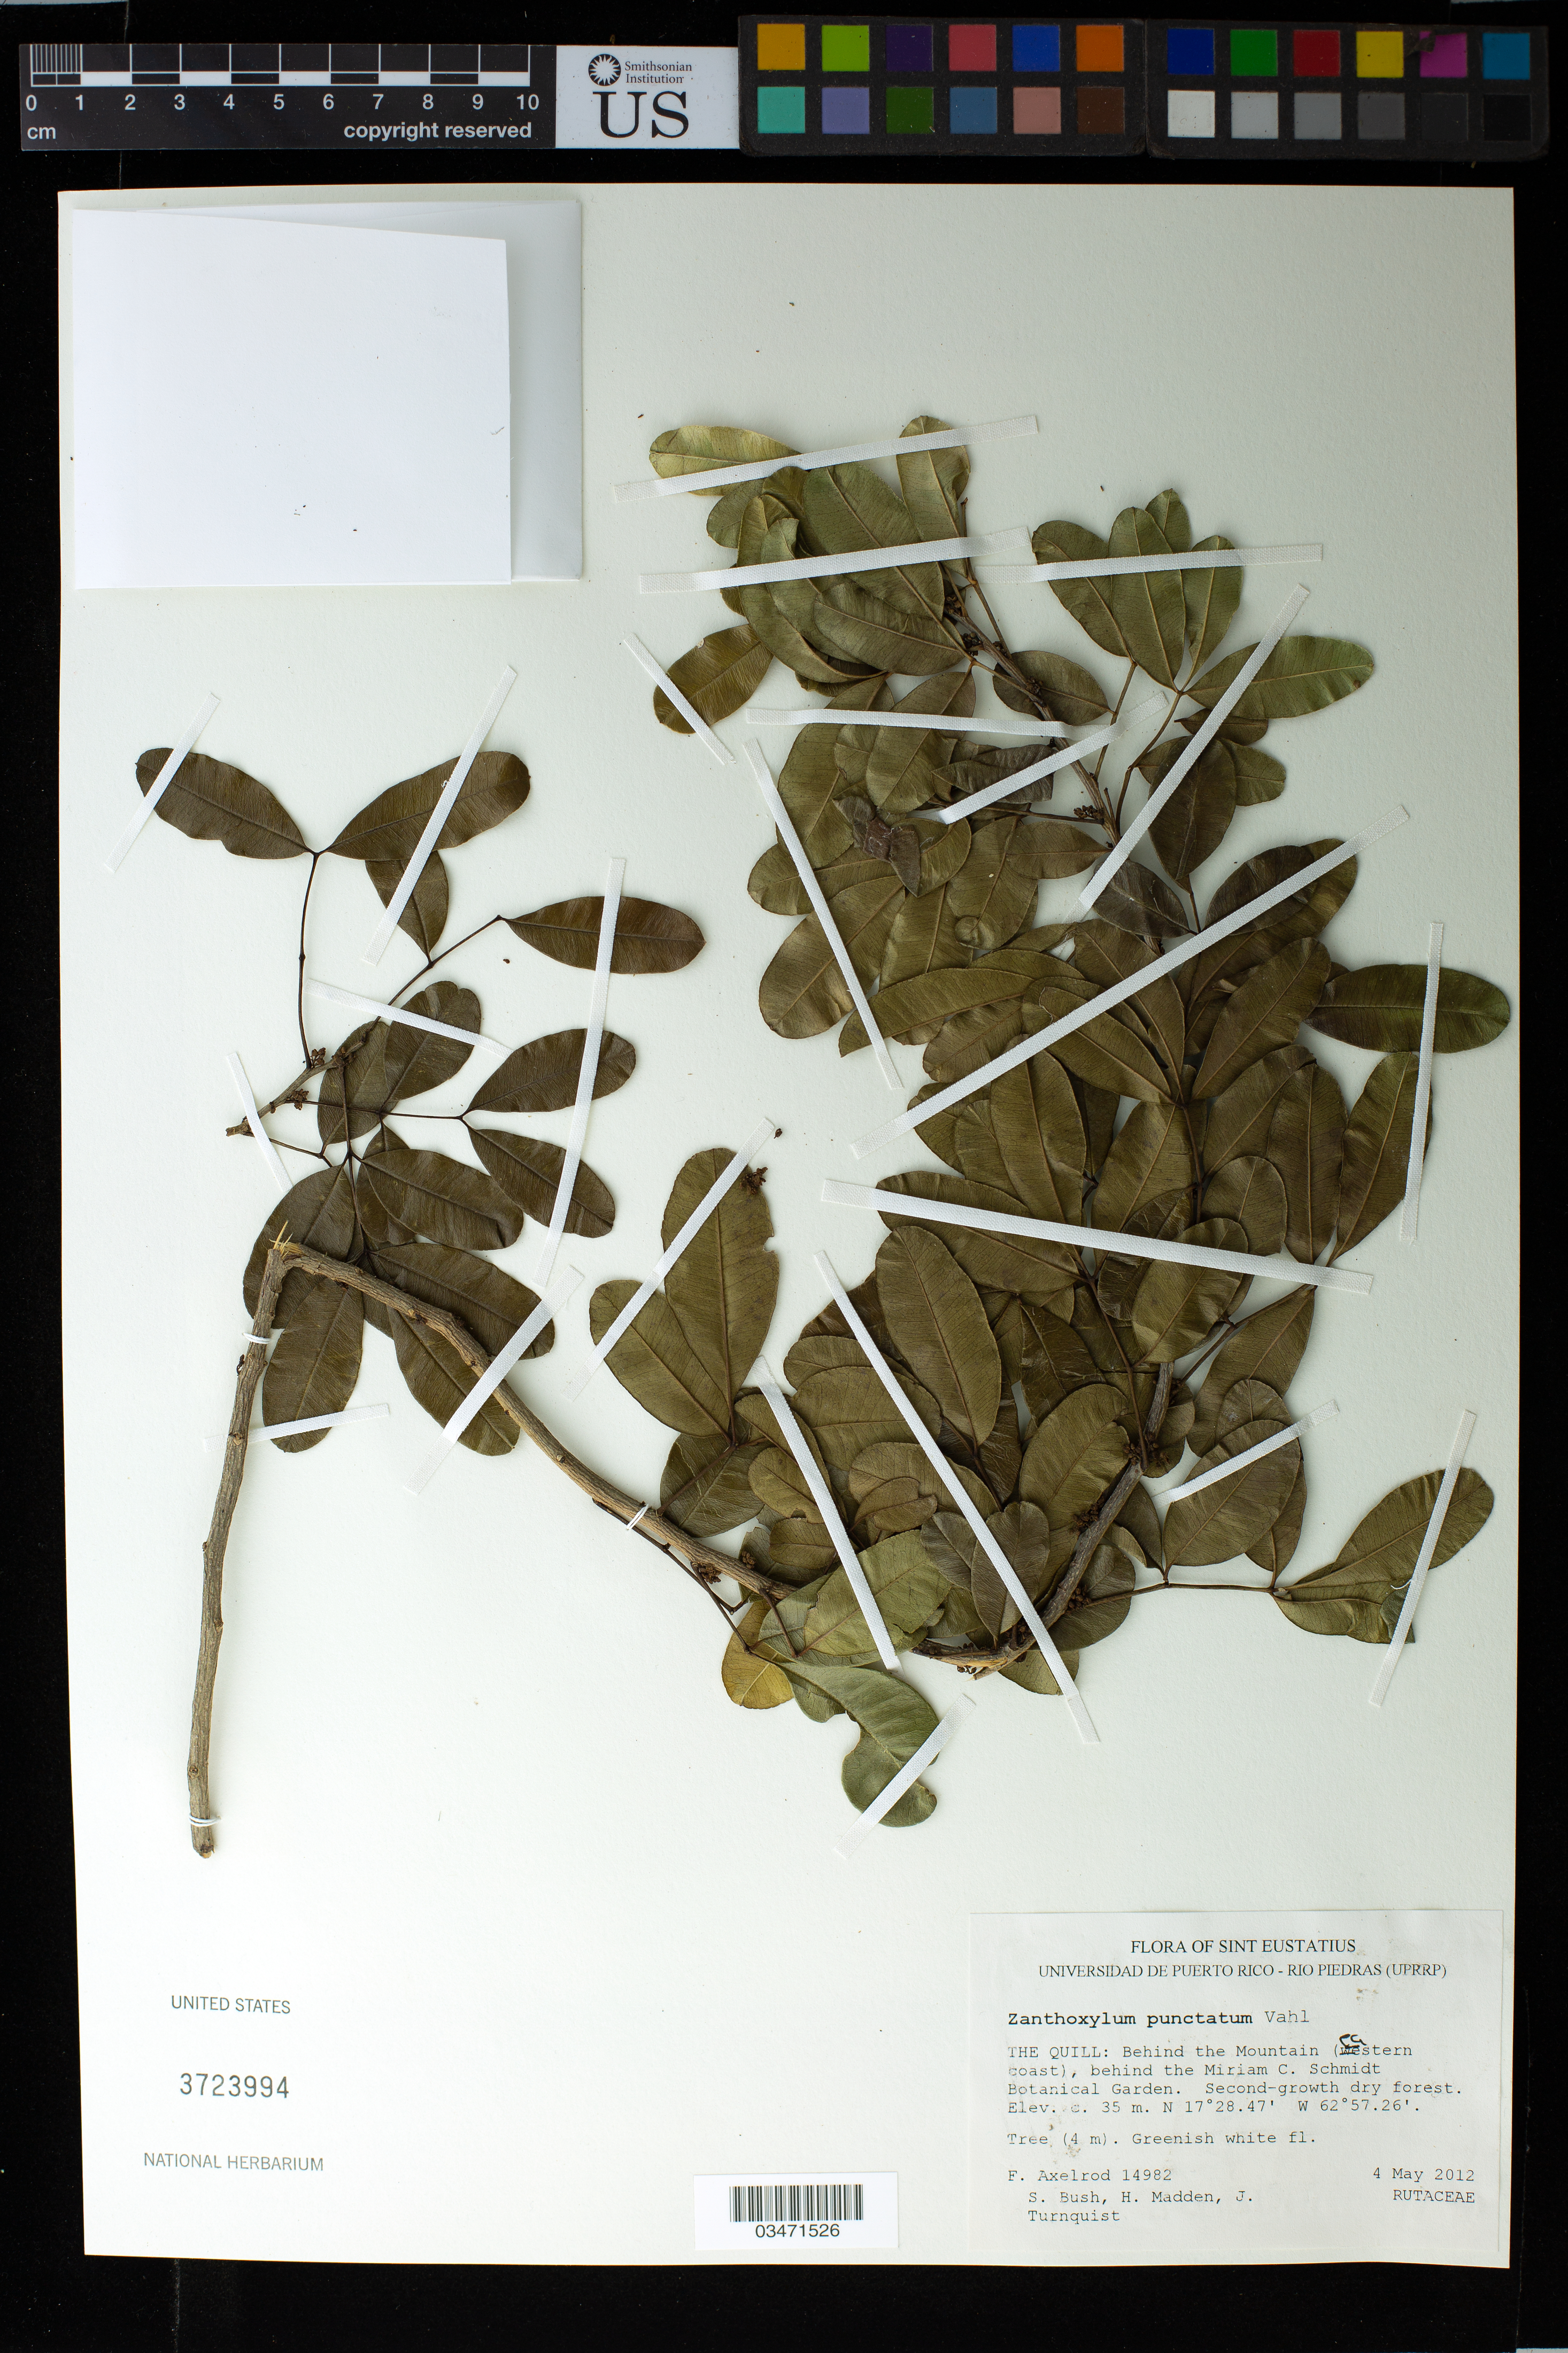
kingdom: Plantae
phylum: Tracheophyta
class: Magnoliopsida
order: Sapindales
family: Rutaceae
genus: Zanthoxylum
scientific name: Zanthoxylum punctatum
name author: Vahl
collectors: F. S. Axelrod, S. Bush, H. Madden & J. Turnquist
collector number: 14982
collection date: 2012-05-04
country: Netherlands Antilles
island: St. Eustatius I.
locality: The Quill; behind the Mountain (western coast), behind the Miriam C.Schmidt Botanical Garden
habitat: Second growth dry forest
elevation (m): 35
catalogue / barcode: US 3723994